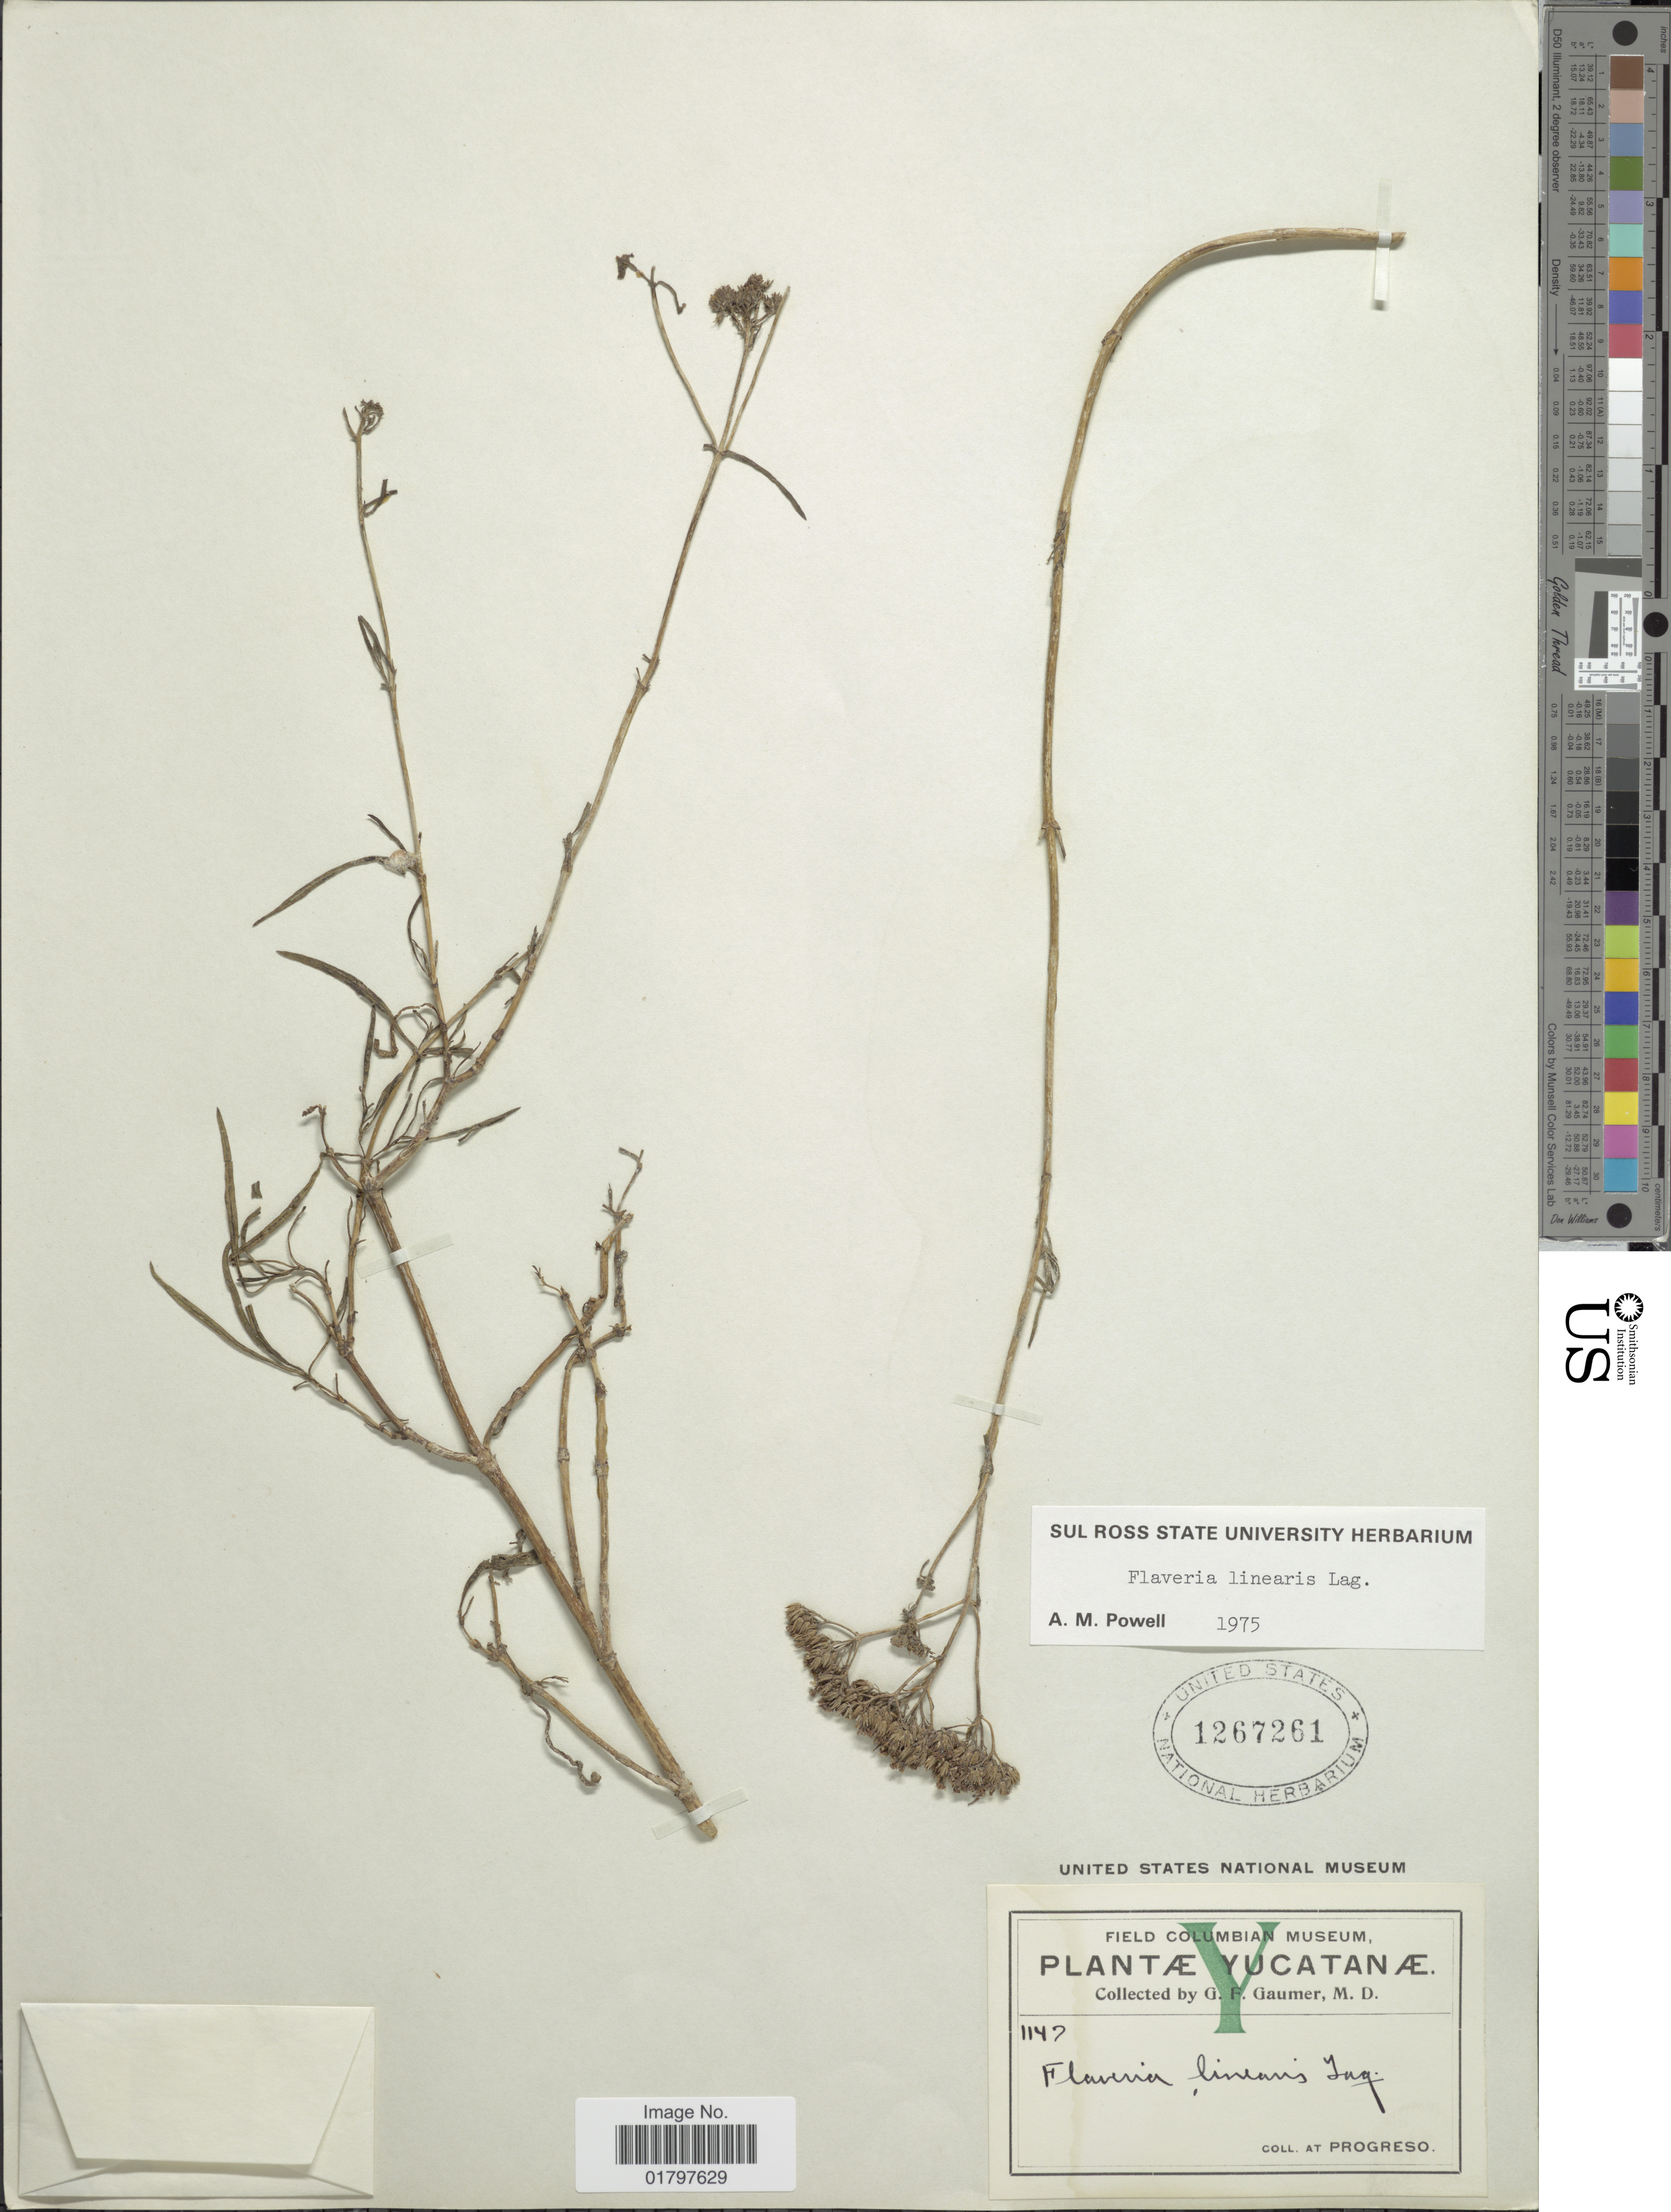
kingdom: Plantae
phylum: Tracheophyta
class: Magnoliopsida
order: Asterales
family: Asteraceae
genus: Flaveria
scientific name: Flaveria linearis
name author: Lag.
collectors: G. F. Gaumer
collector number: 1147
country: Mexico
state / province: Yucatán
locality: At Progreso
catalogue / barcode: US 1267261